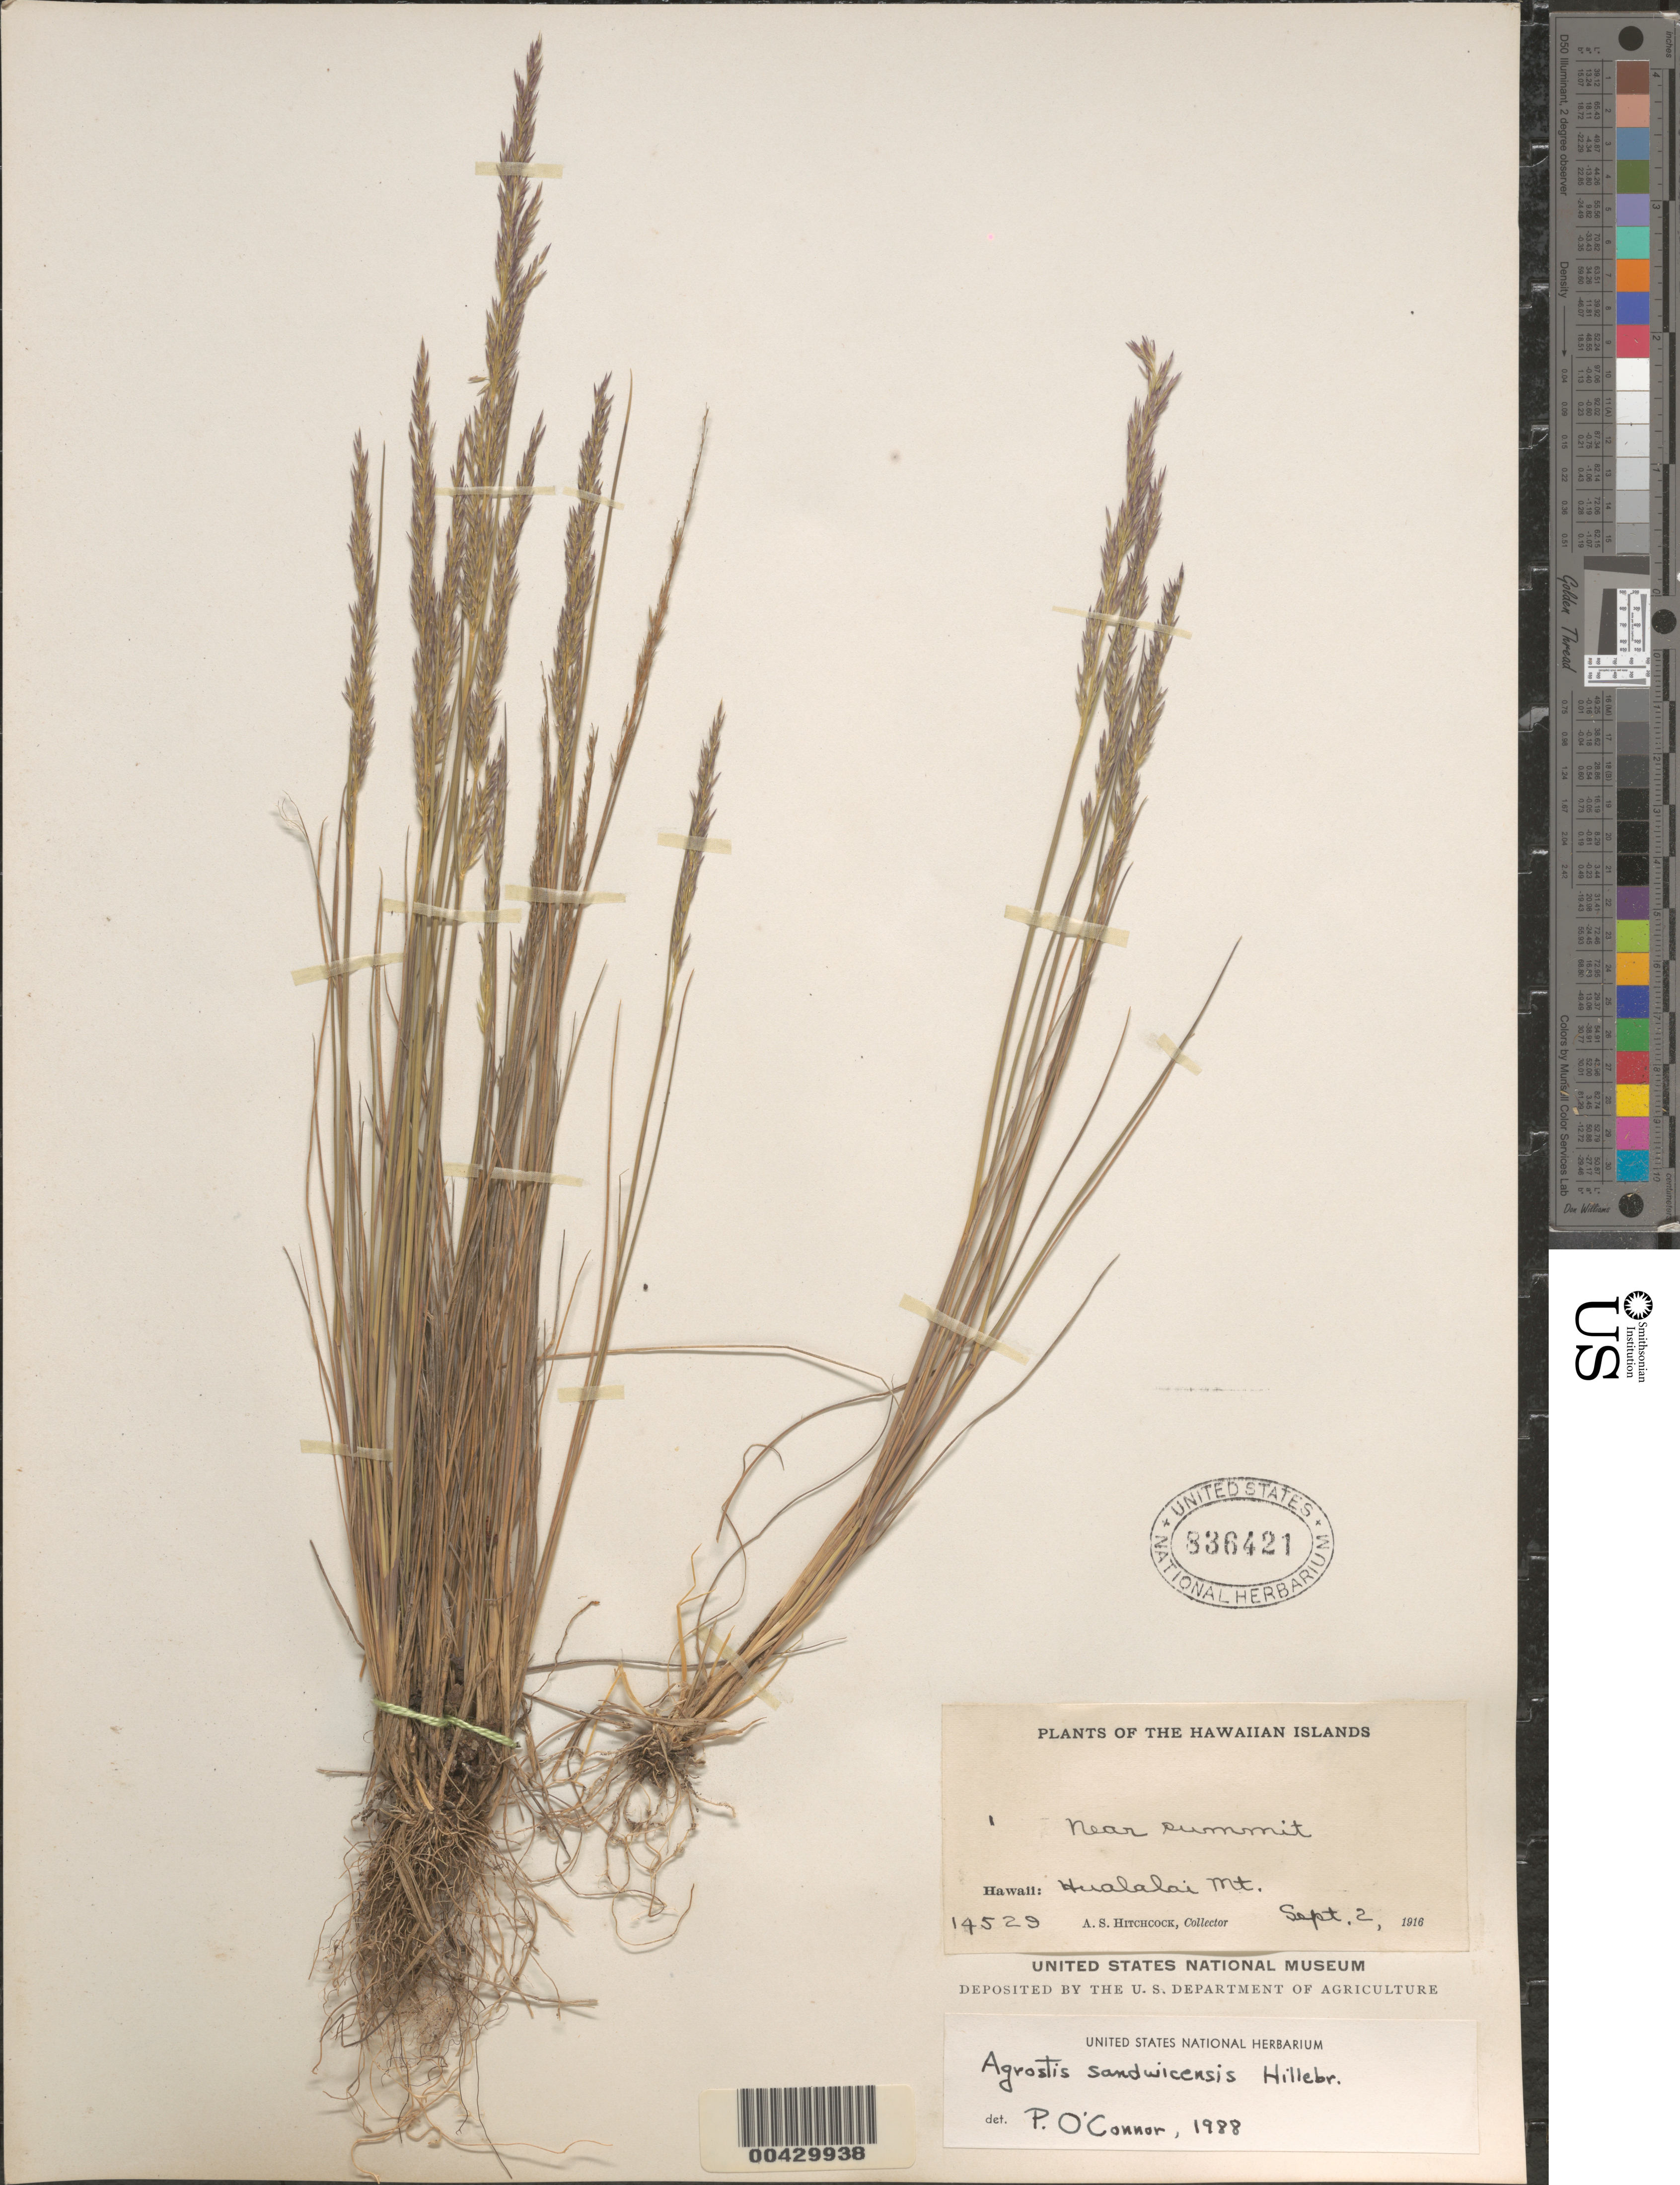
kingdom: Plantae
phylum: Tracheophyta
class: Liliopsida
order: Poales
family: Poaceae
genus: Agrostis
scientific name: Agrostis sandwicensis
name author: Hillebr.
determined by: O'Connor, P.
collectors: A. S. Hitchcock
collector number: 14529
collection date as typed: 2 Sep 1916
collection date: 1916-09-02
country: United States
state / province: Hawaii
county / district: Hawaii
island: Hawaii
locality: Hualalai Mountain, summit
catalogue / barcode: US 836421